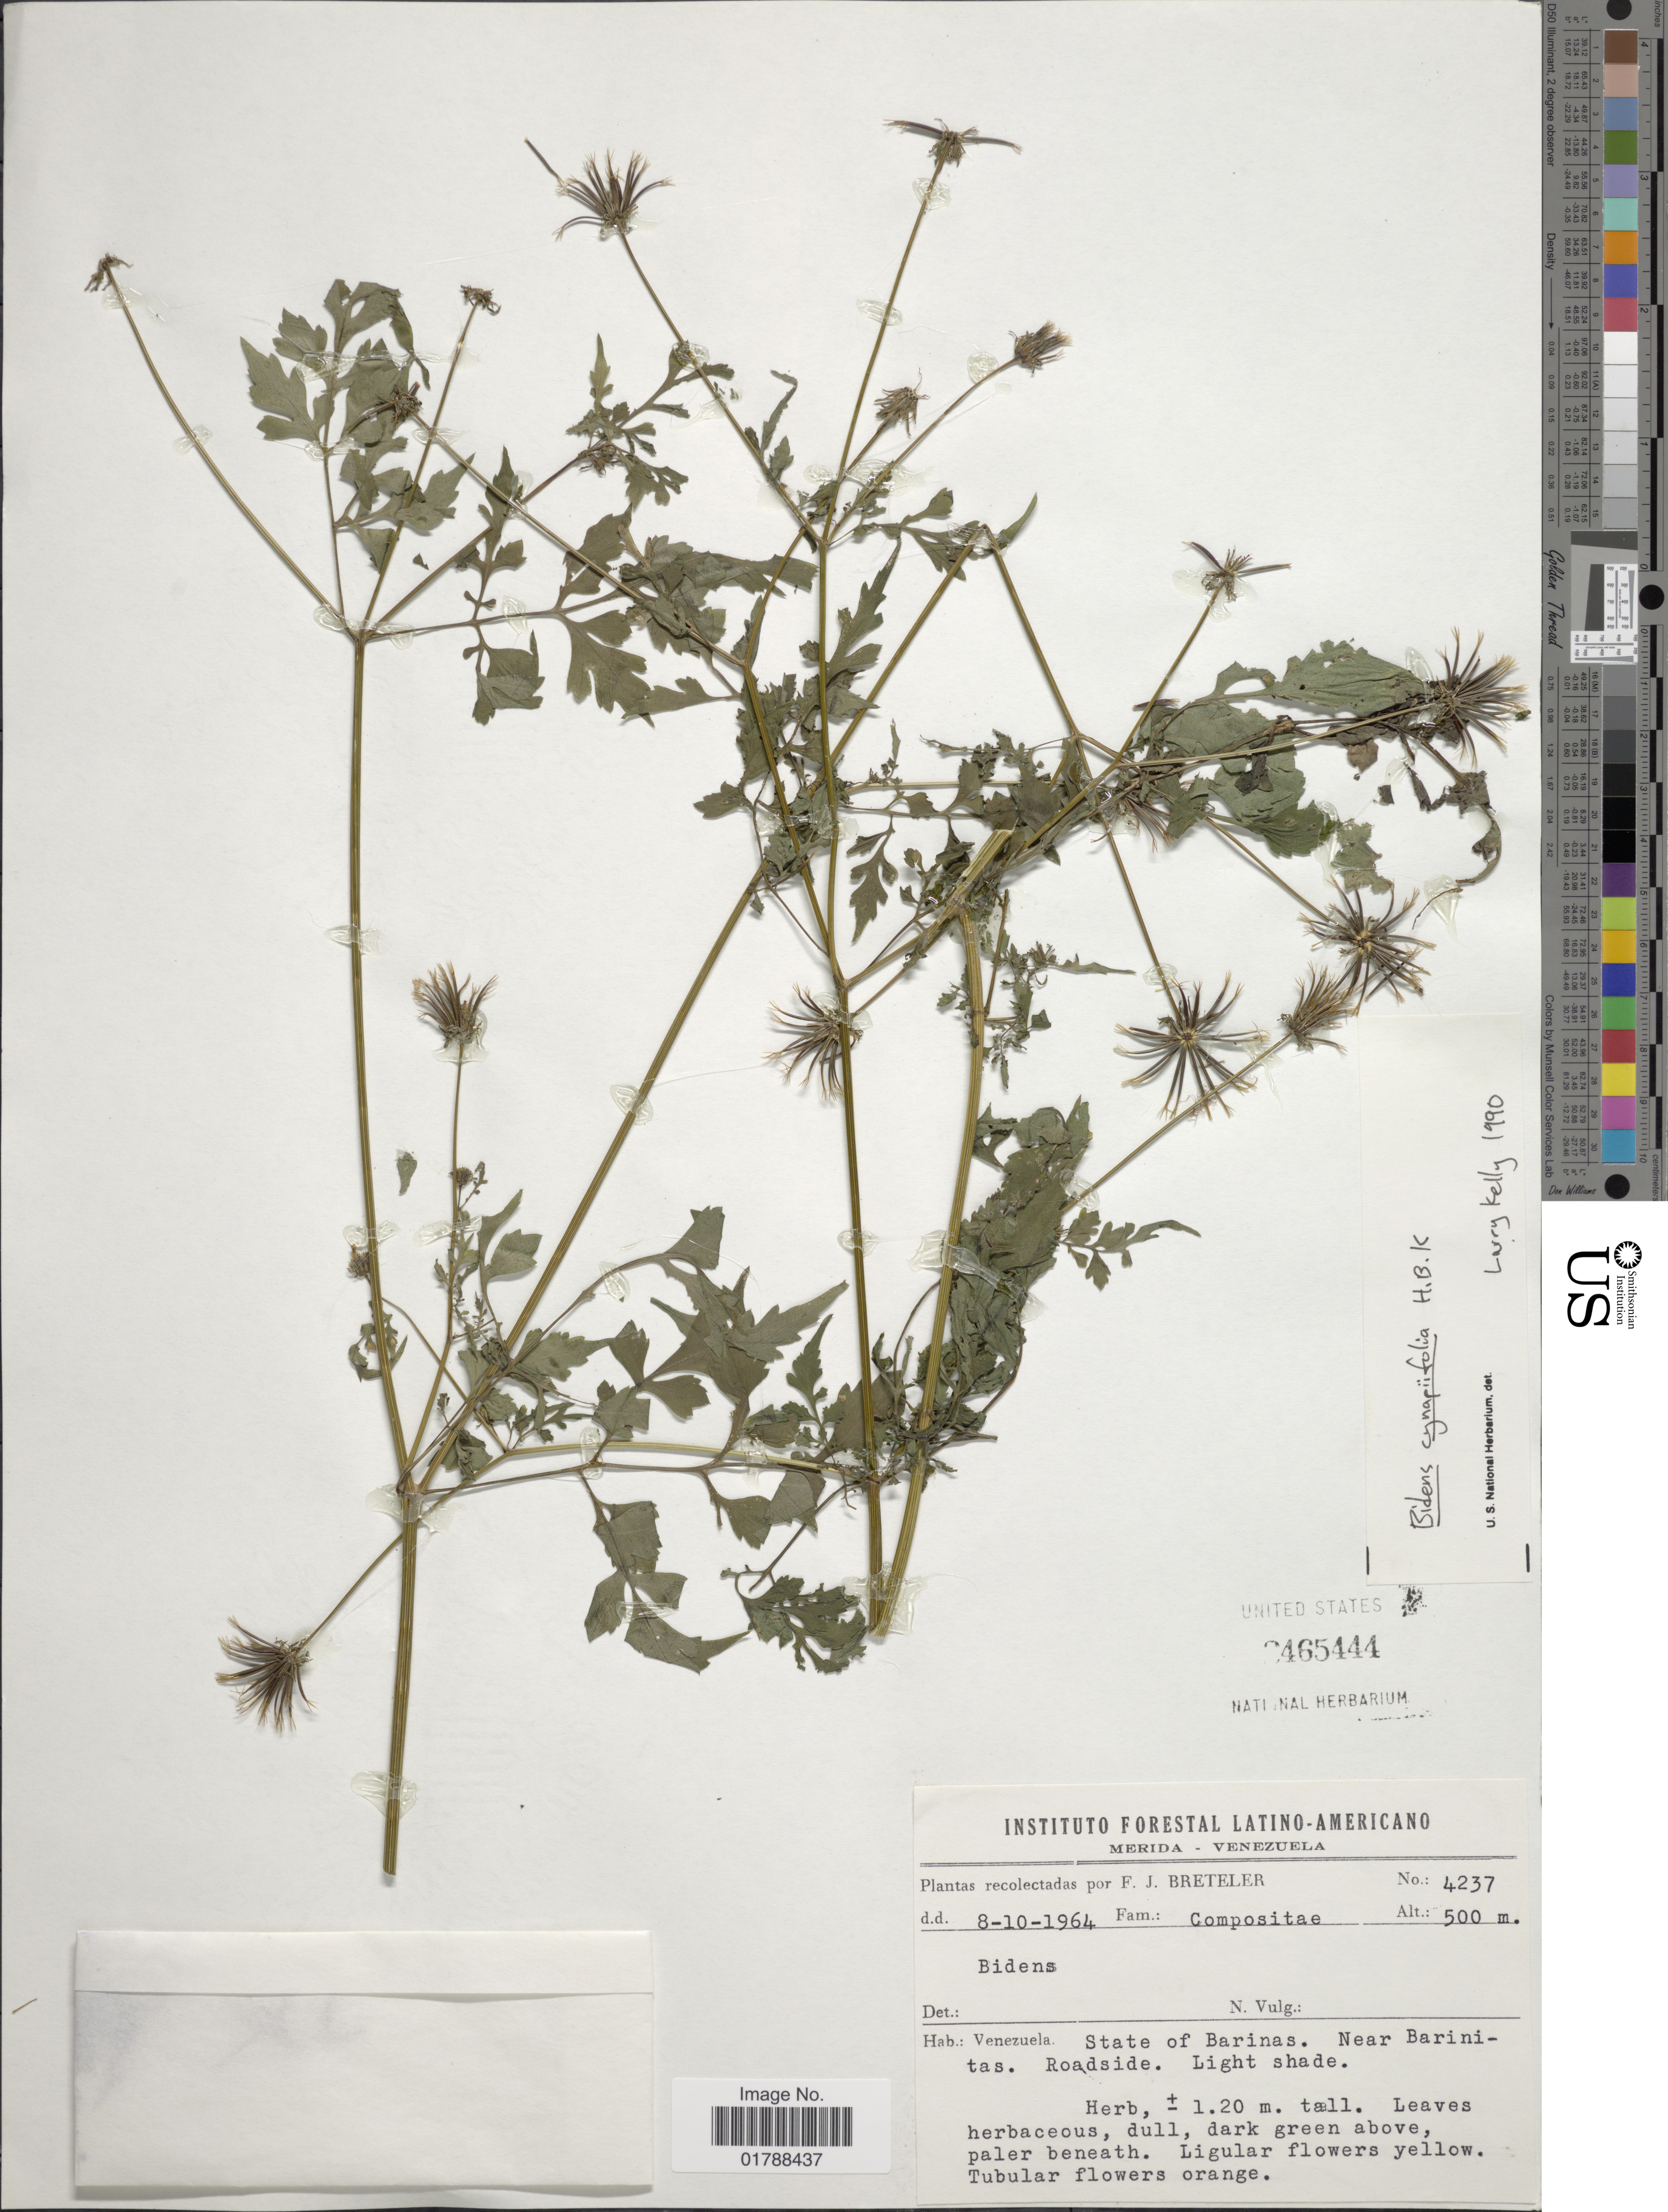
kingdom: Plantae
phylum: Tracheophyta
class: Magnoliopsida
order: Asterales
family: Asteraceae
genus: Bidens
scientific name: Bidens cynapiifolia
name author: Kunth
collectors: F. J. Breteler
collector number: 4237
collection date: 1964-10-08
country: Venezuela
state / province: Barinas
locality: Near Barinitas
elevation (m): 500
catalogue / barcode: US 2465444